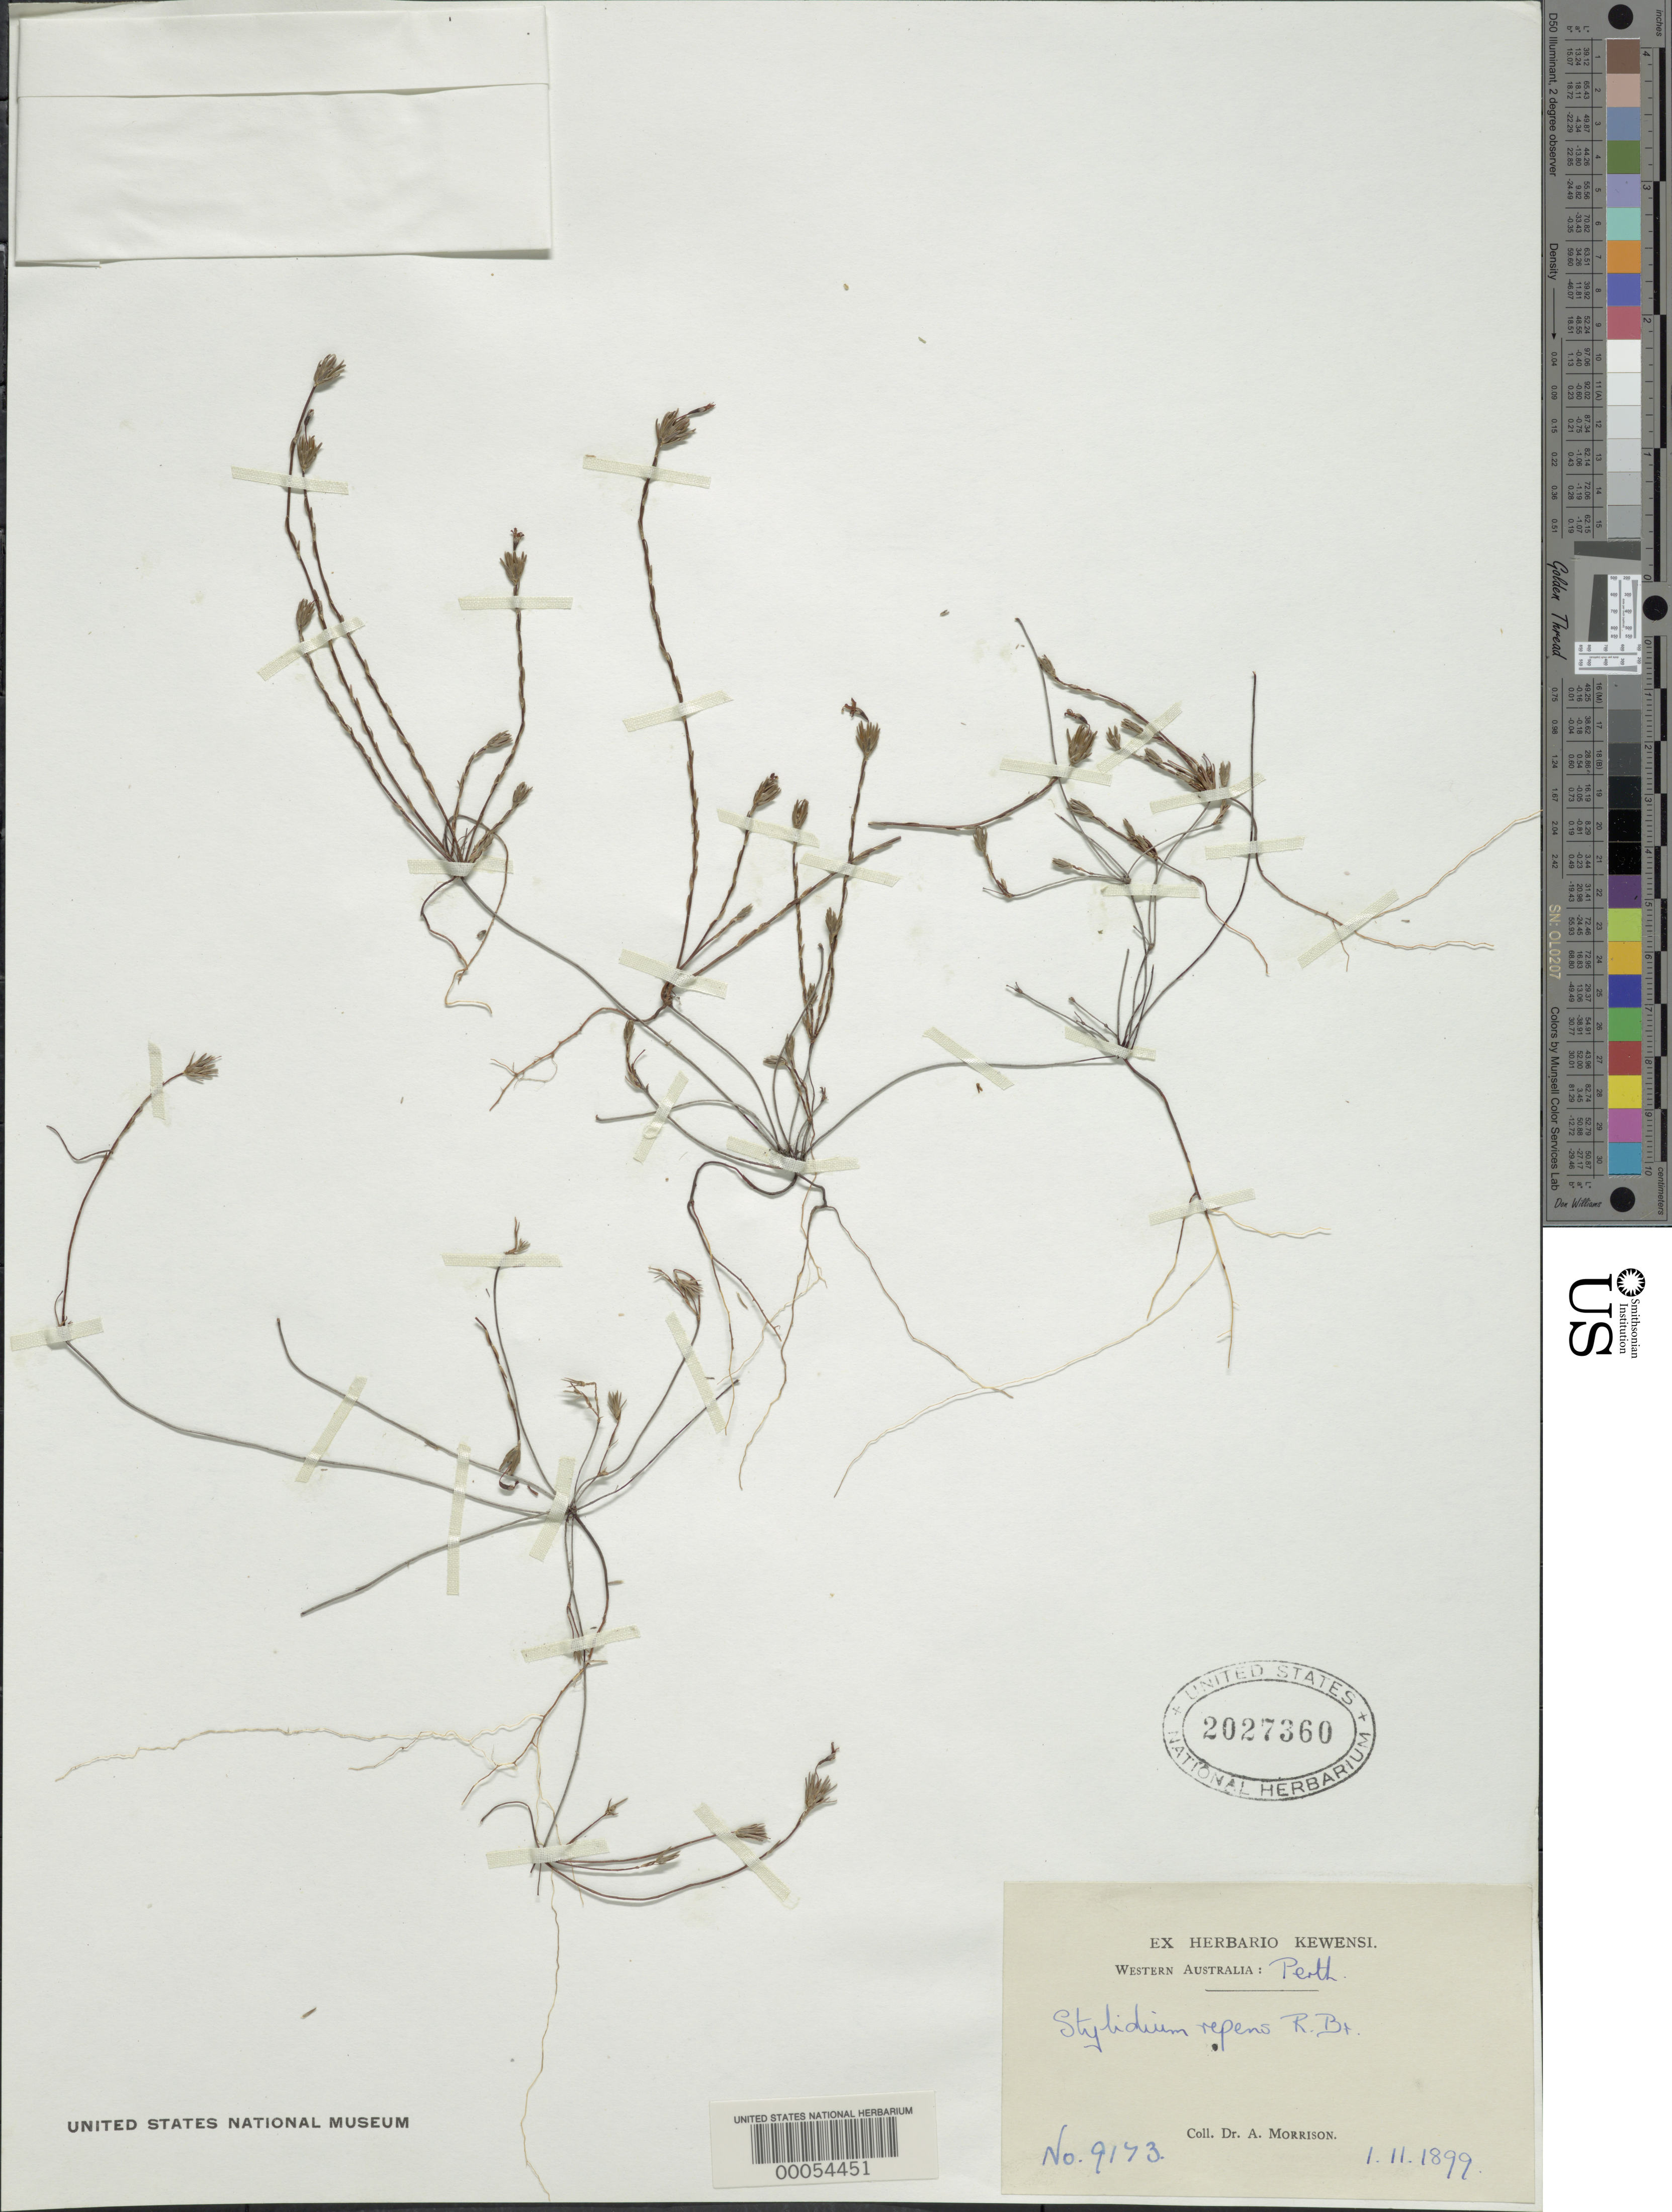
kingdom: Plantae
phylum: Tracheophyta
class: Magnoliopsida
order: Asterales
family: Stylidiaceae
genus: Stylidium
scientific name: Stylidium repens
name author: R. Br.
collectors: A. Morrison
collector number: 9173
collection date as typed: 01 Nov 1899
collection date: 1899-11-01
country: Australia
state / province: Western Australia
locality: Perth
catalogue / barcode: US 2027360